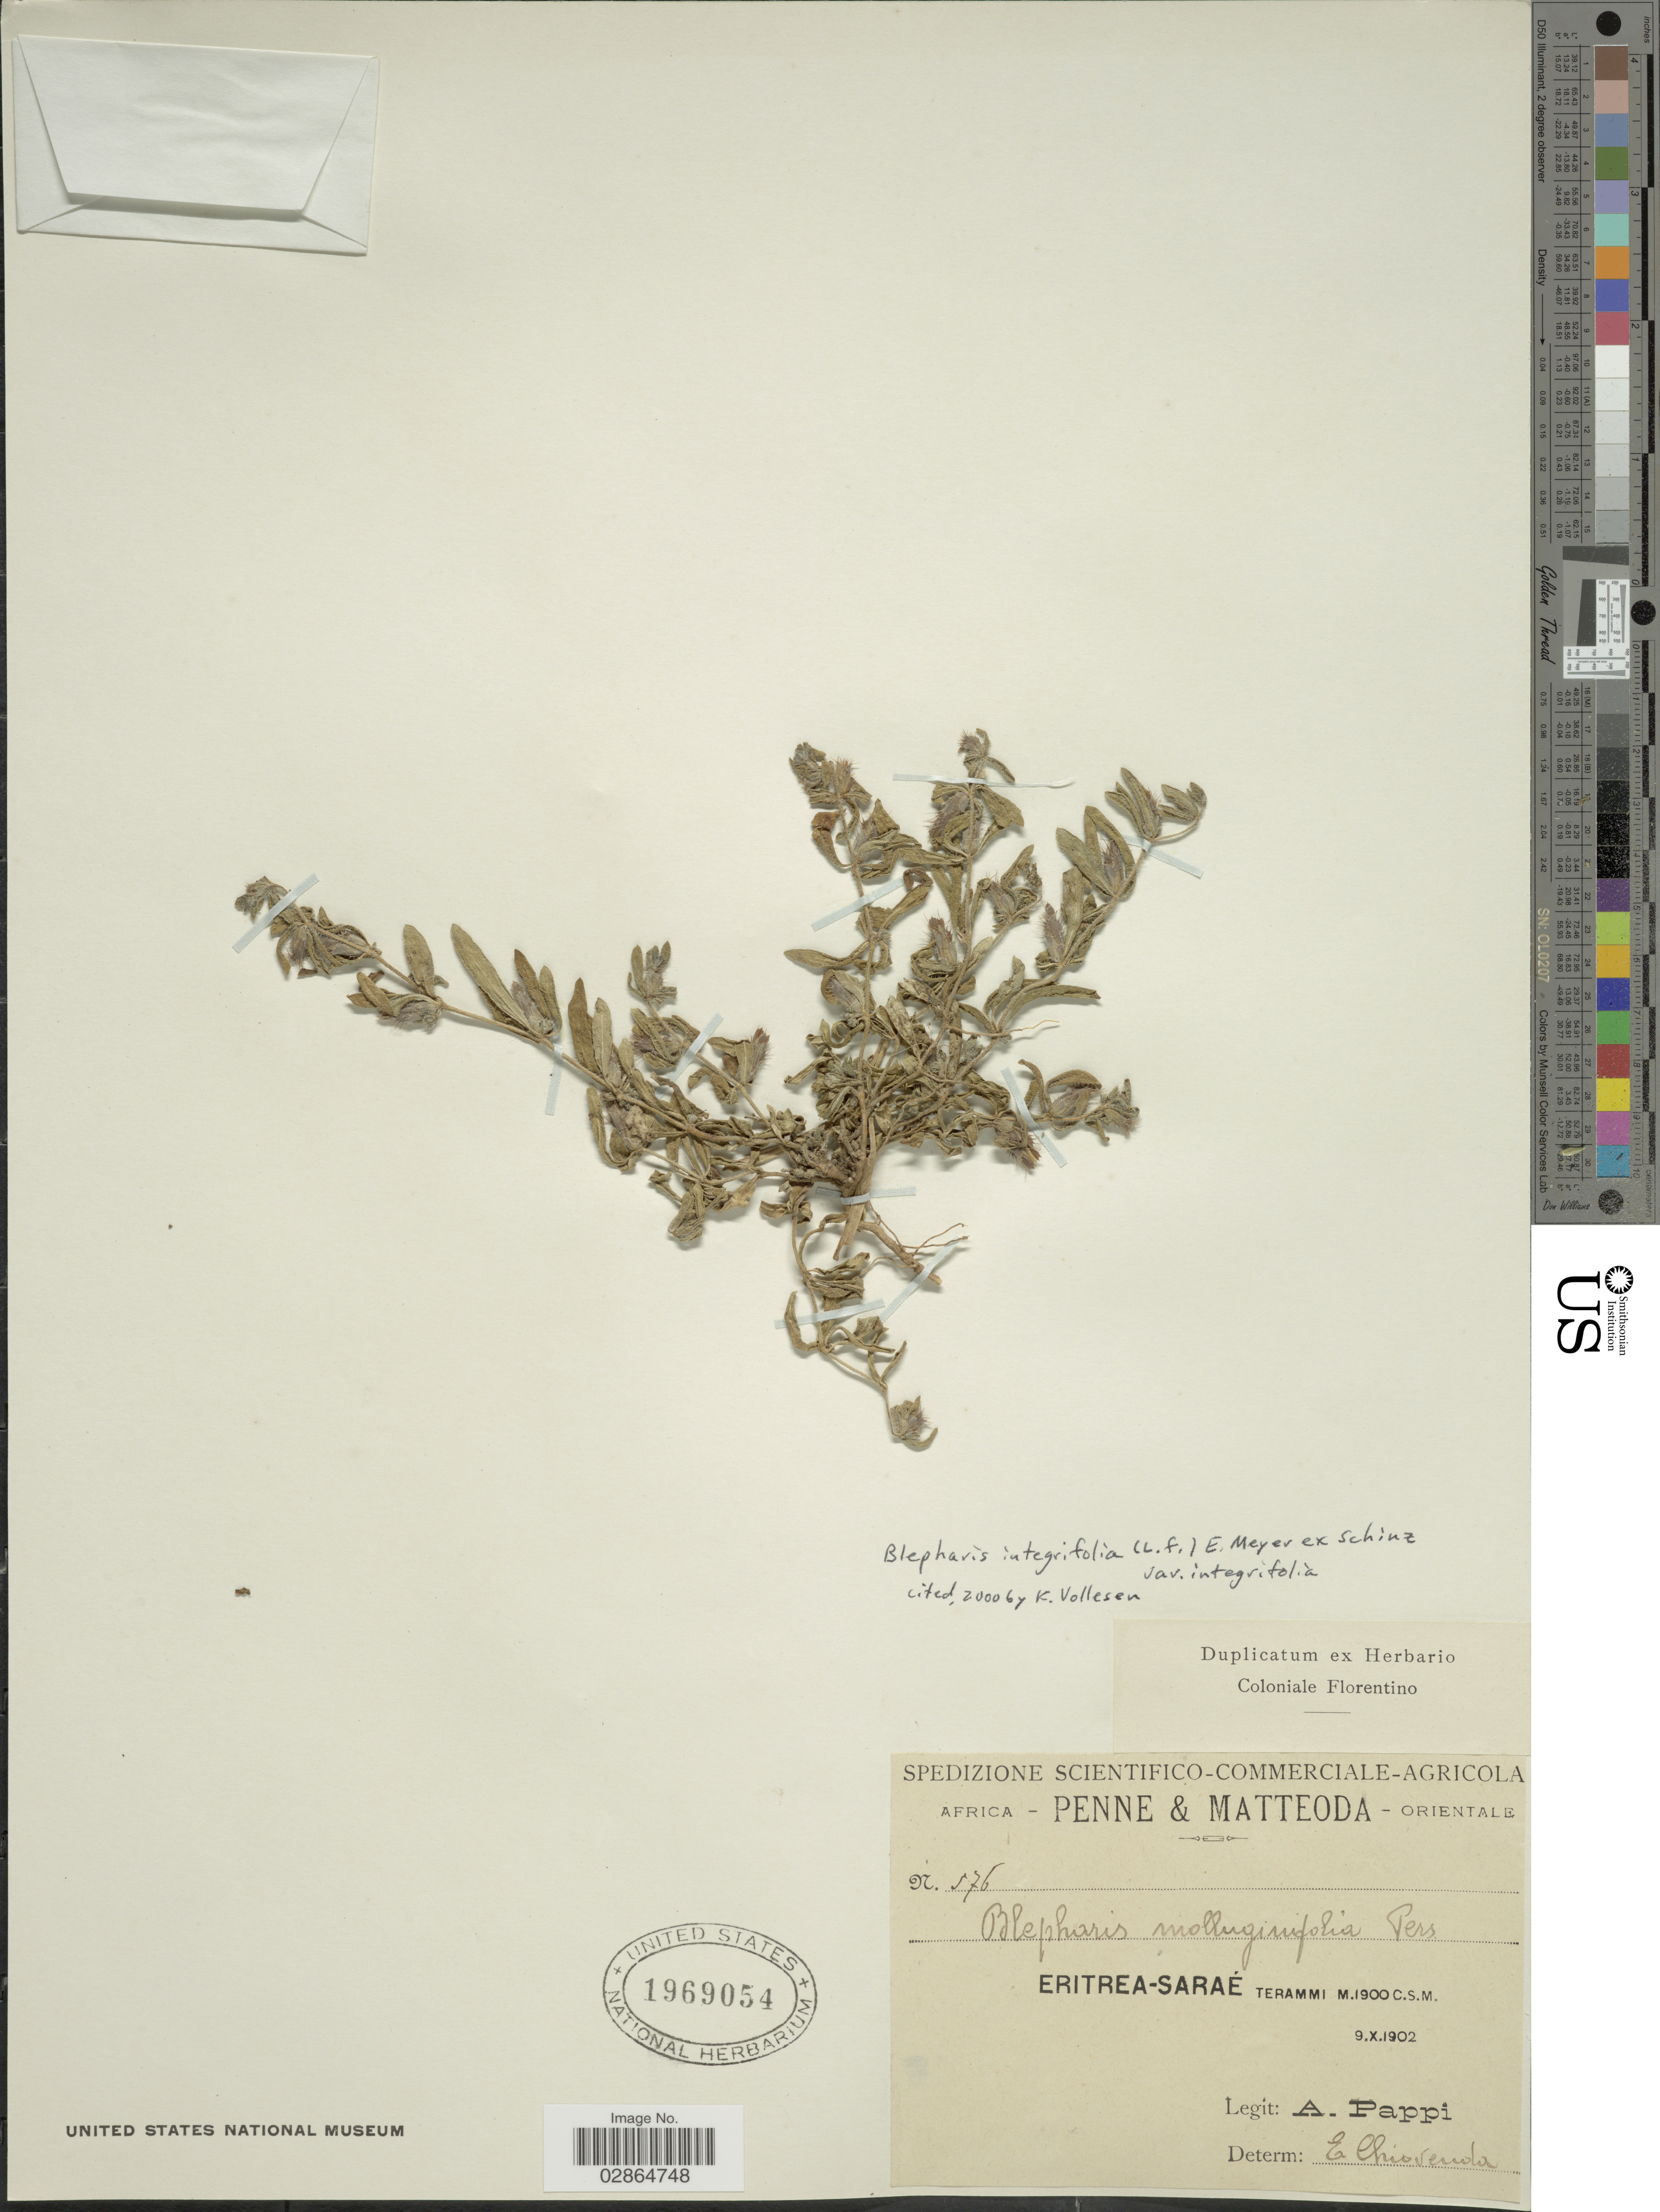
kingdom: Plantae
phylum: Tracheophyta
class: Magnoliopsida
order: Lamiales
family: Acanthaceae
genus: Blepharis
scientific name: Blepharis integrifolia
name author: (L. f.) E. Mey. & Drège ex Schinz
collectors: A. Pappi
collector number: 576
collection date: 1902-10-09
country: Eritrea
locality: Eritrea-Saraé, Terammi.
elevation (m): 1900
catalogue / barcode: US 1969054